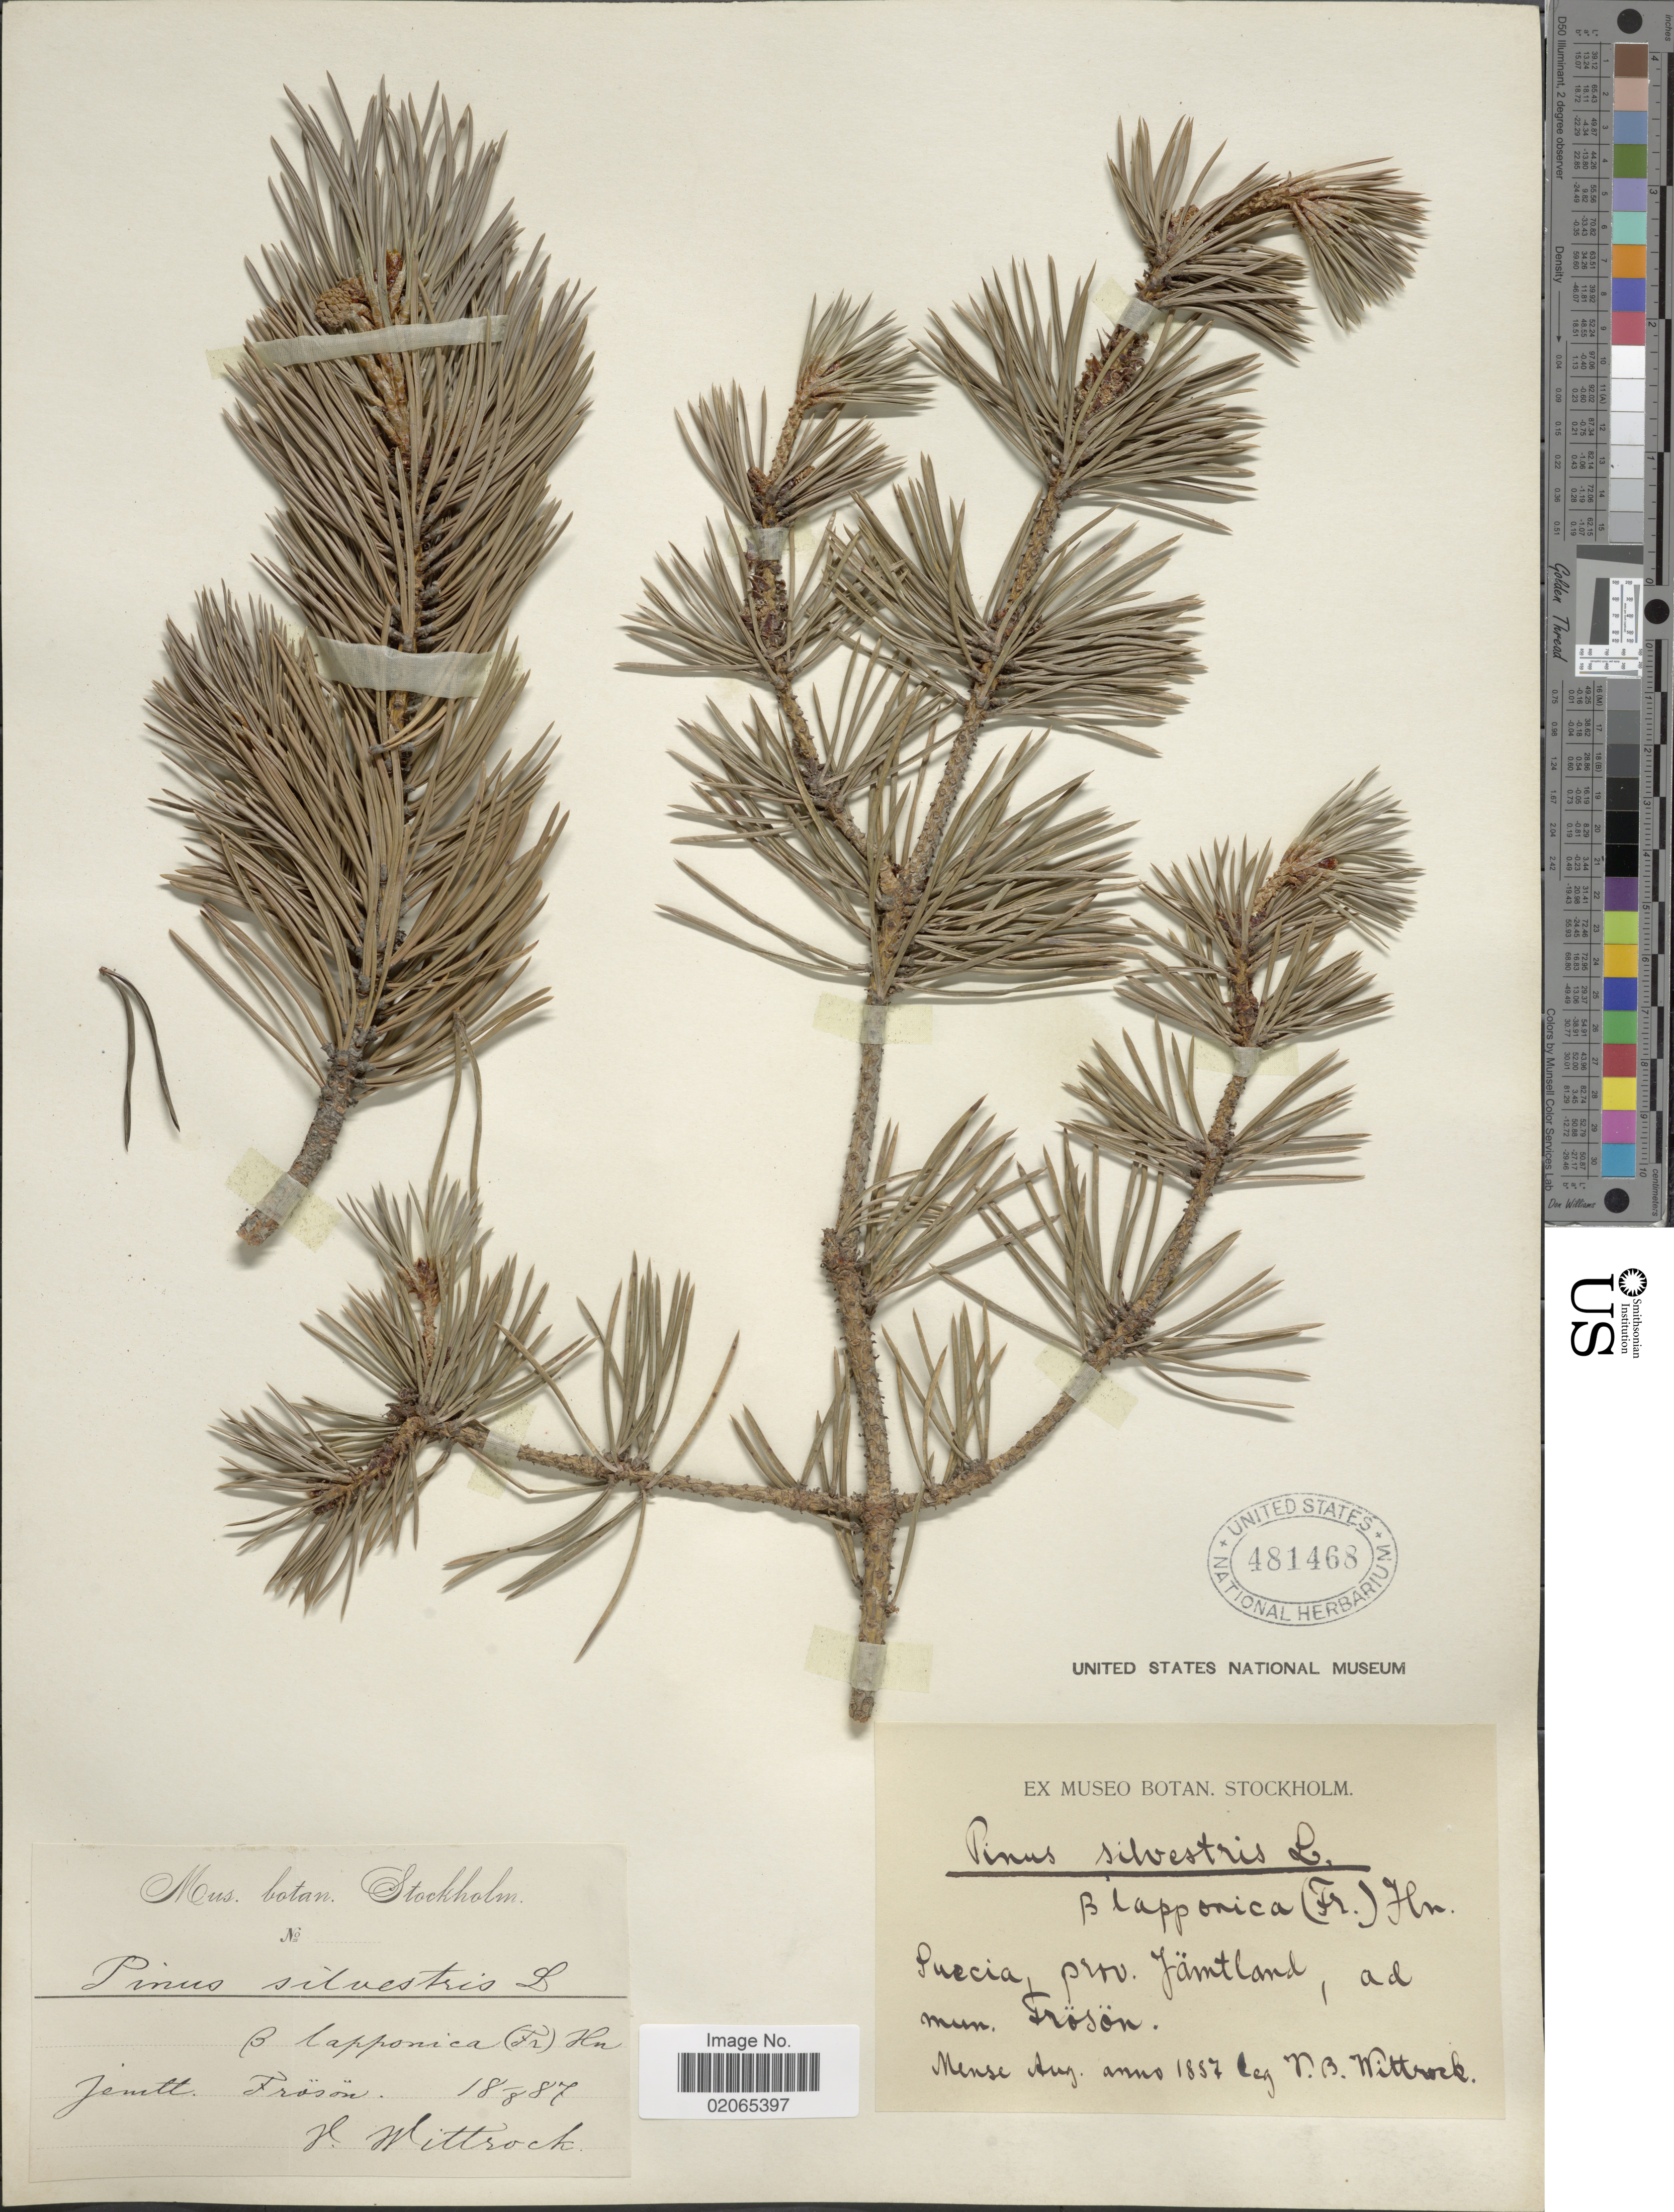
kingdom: Plantae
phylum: Tracheophyta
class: Pinopsida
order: Pinales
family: Taxaceae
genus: Taxus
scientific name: Taxus yunnanensis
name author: W.C. Cheng & L.K. Fu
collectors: V. B. Wittrock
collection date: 1887-08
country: Sweden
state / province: Jämtland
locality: Suecia, prov. Jâmtland, ad mun. Frösön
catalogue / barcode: US 481468